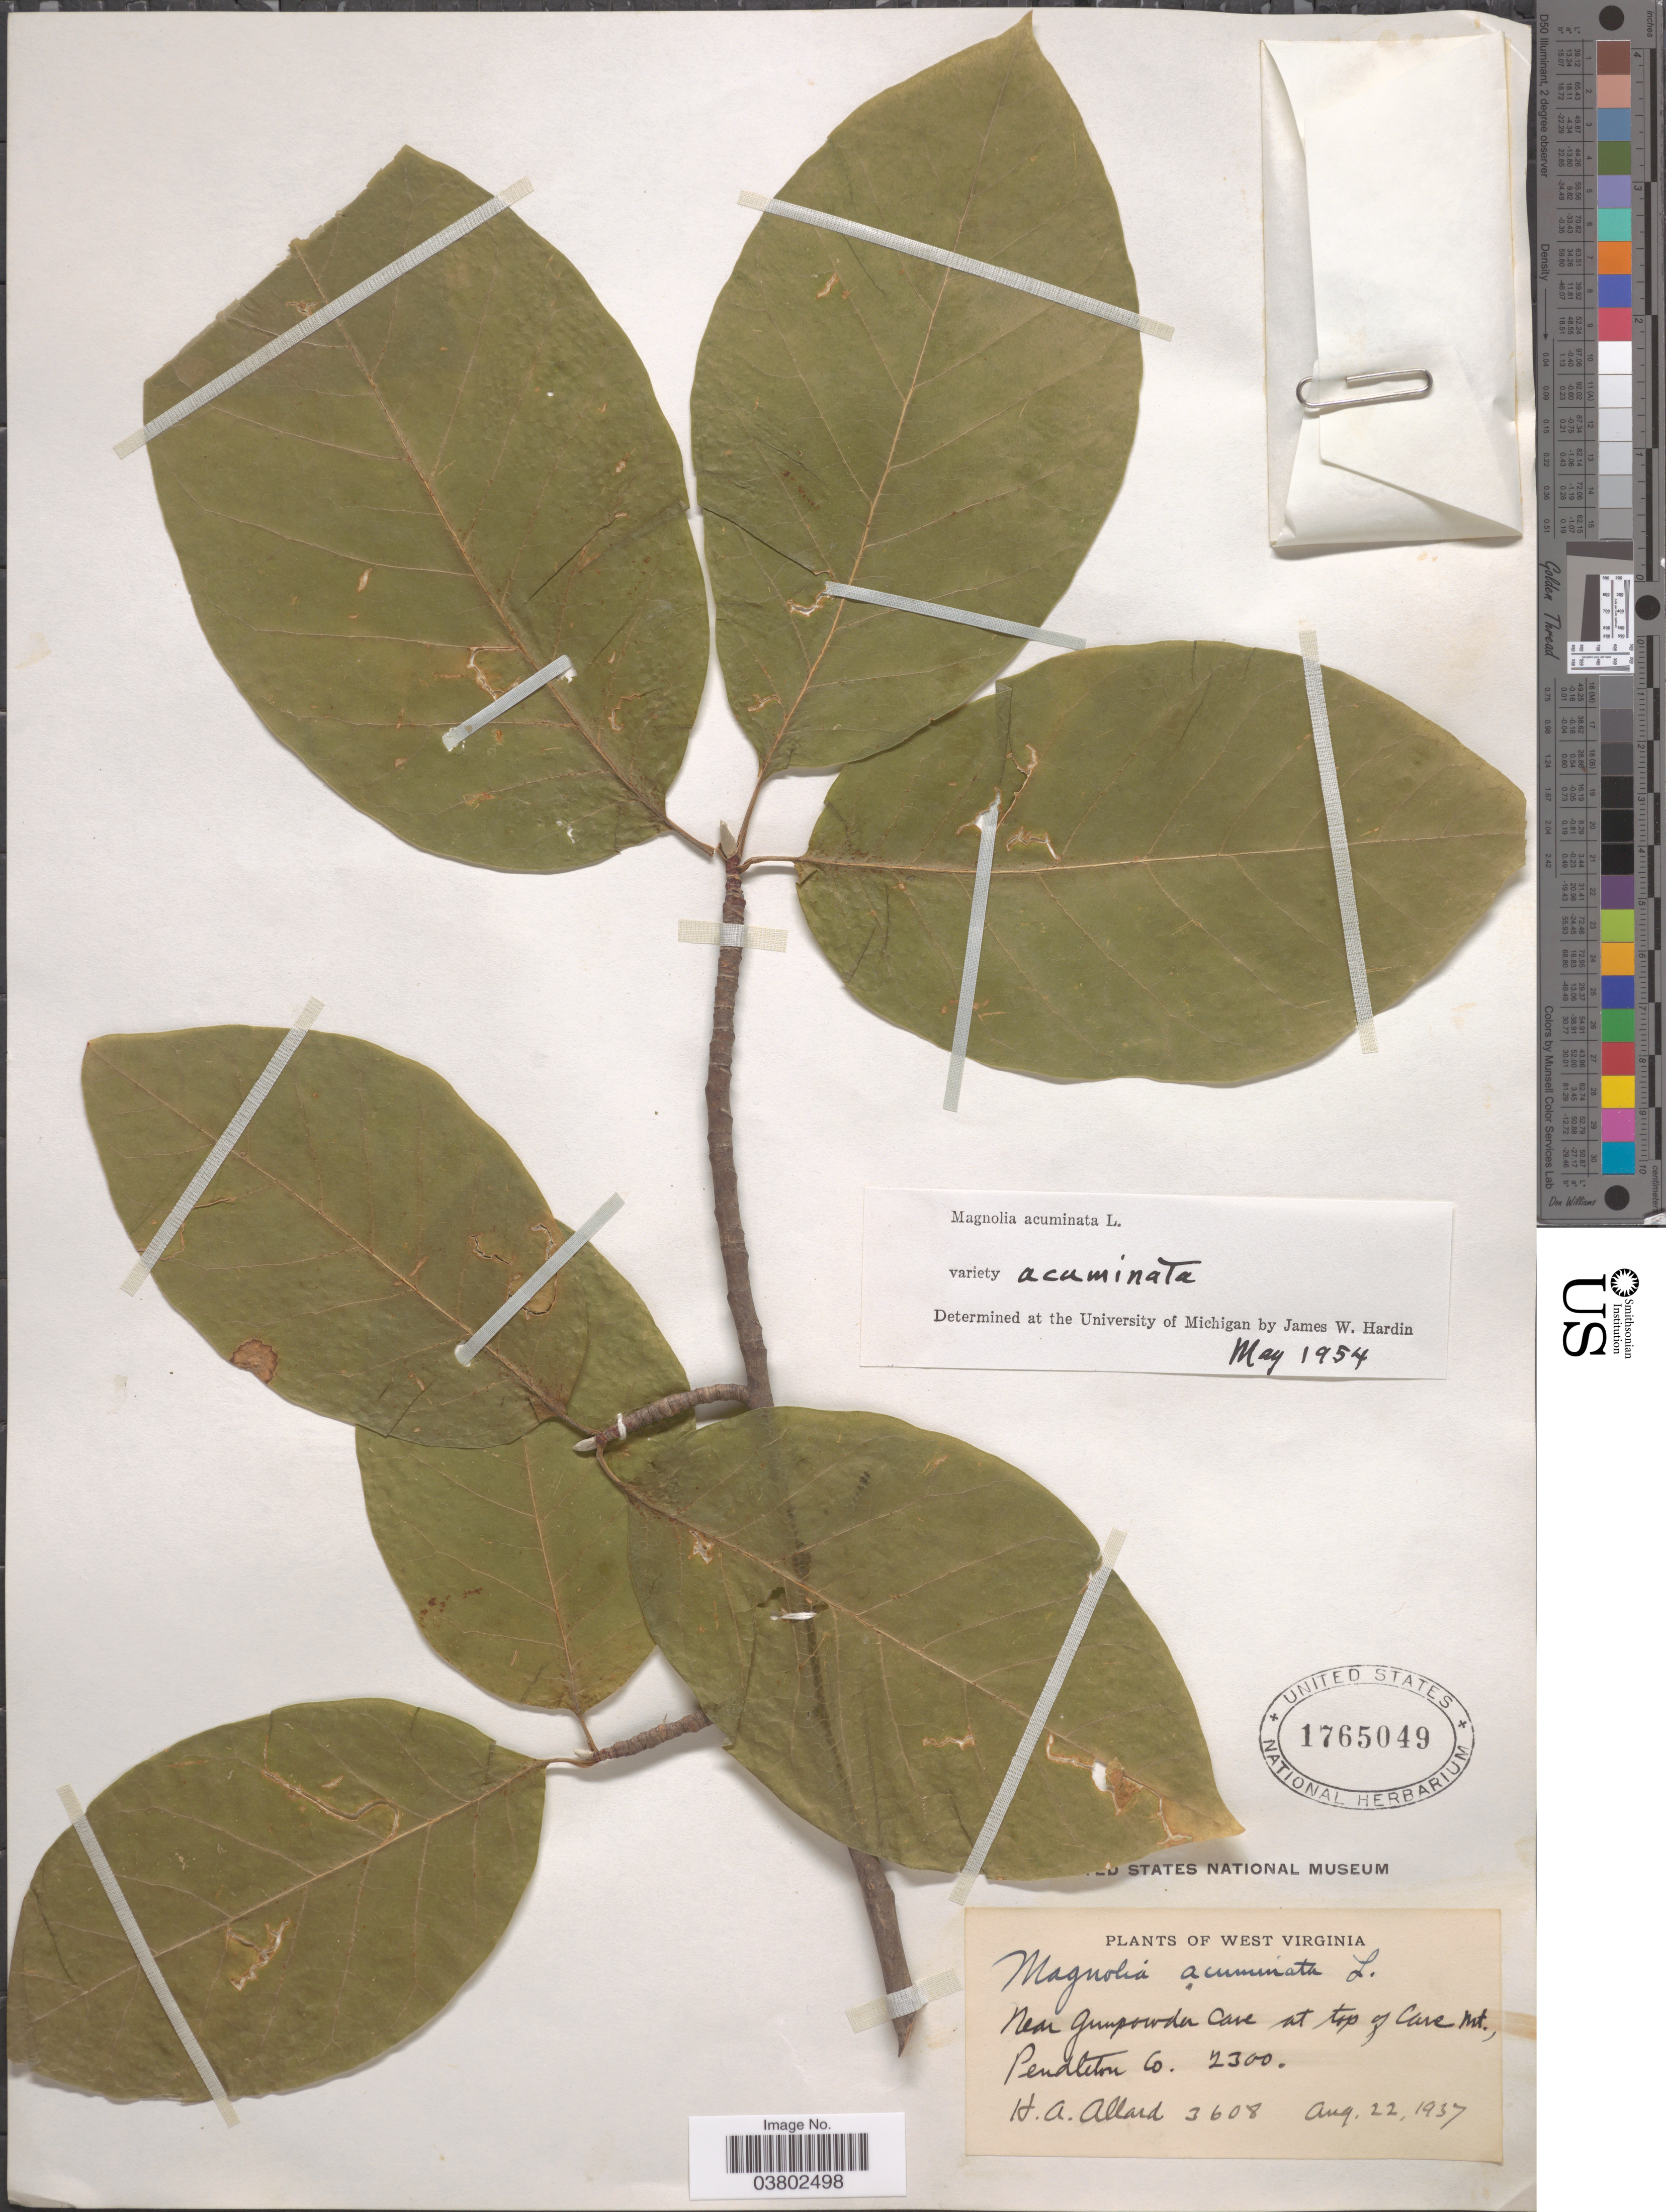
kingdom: Plantae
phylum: Tracheophyta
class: Magnoliopsida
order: Magnoliales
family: Magnoliaceae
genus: Magnolia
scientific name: Magnolia acuminata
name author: (L.) L.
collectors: H. A. Allard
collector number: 3608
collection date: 1957-08-22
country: United States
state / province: West Virginia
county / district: Pendleton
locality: Near Guupowda Cave at top of Cave Mt., Pendleton Co.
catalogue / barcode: US 1765049